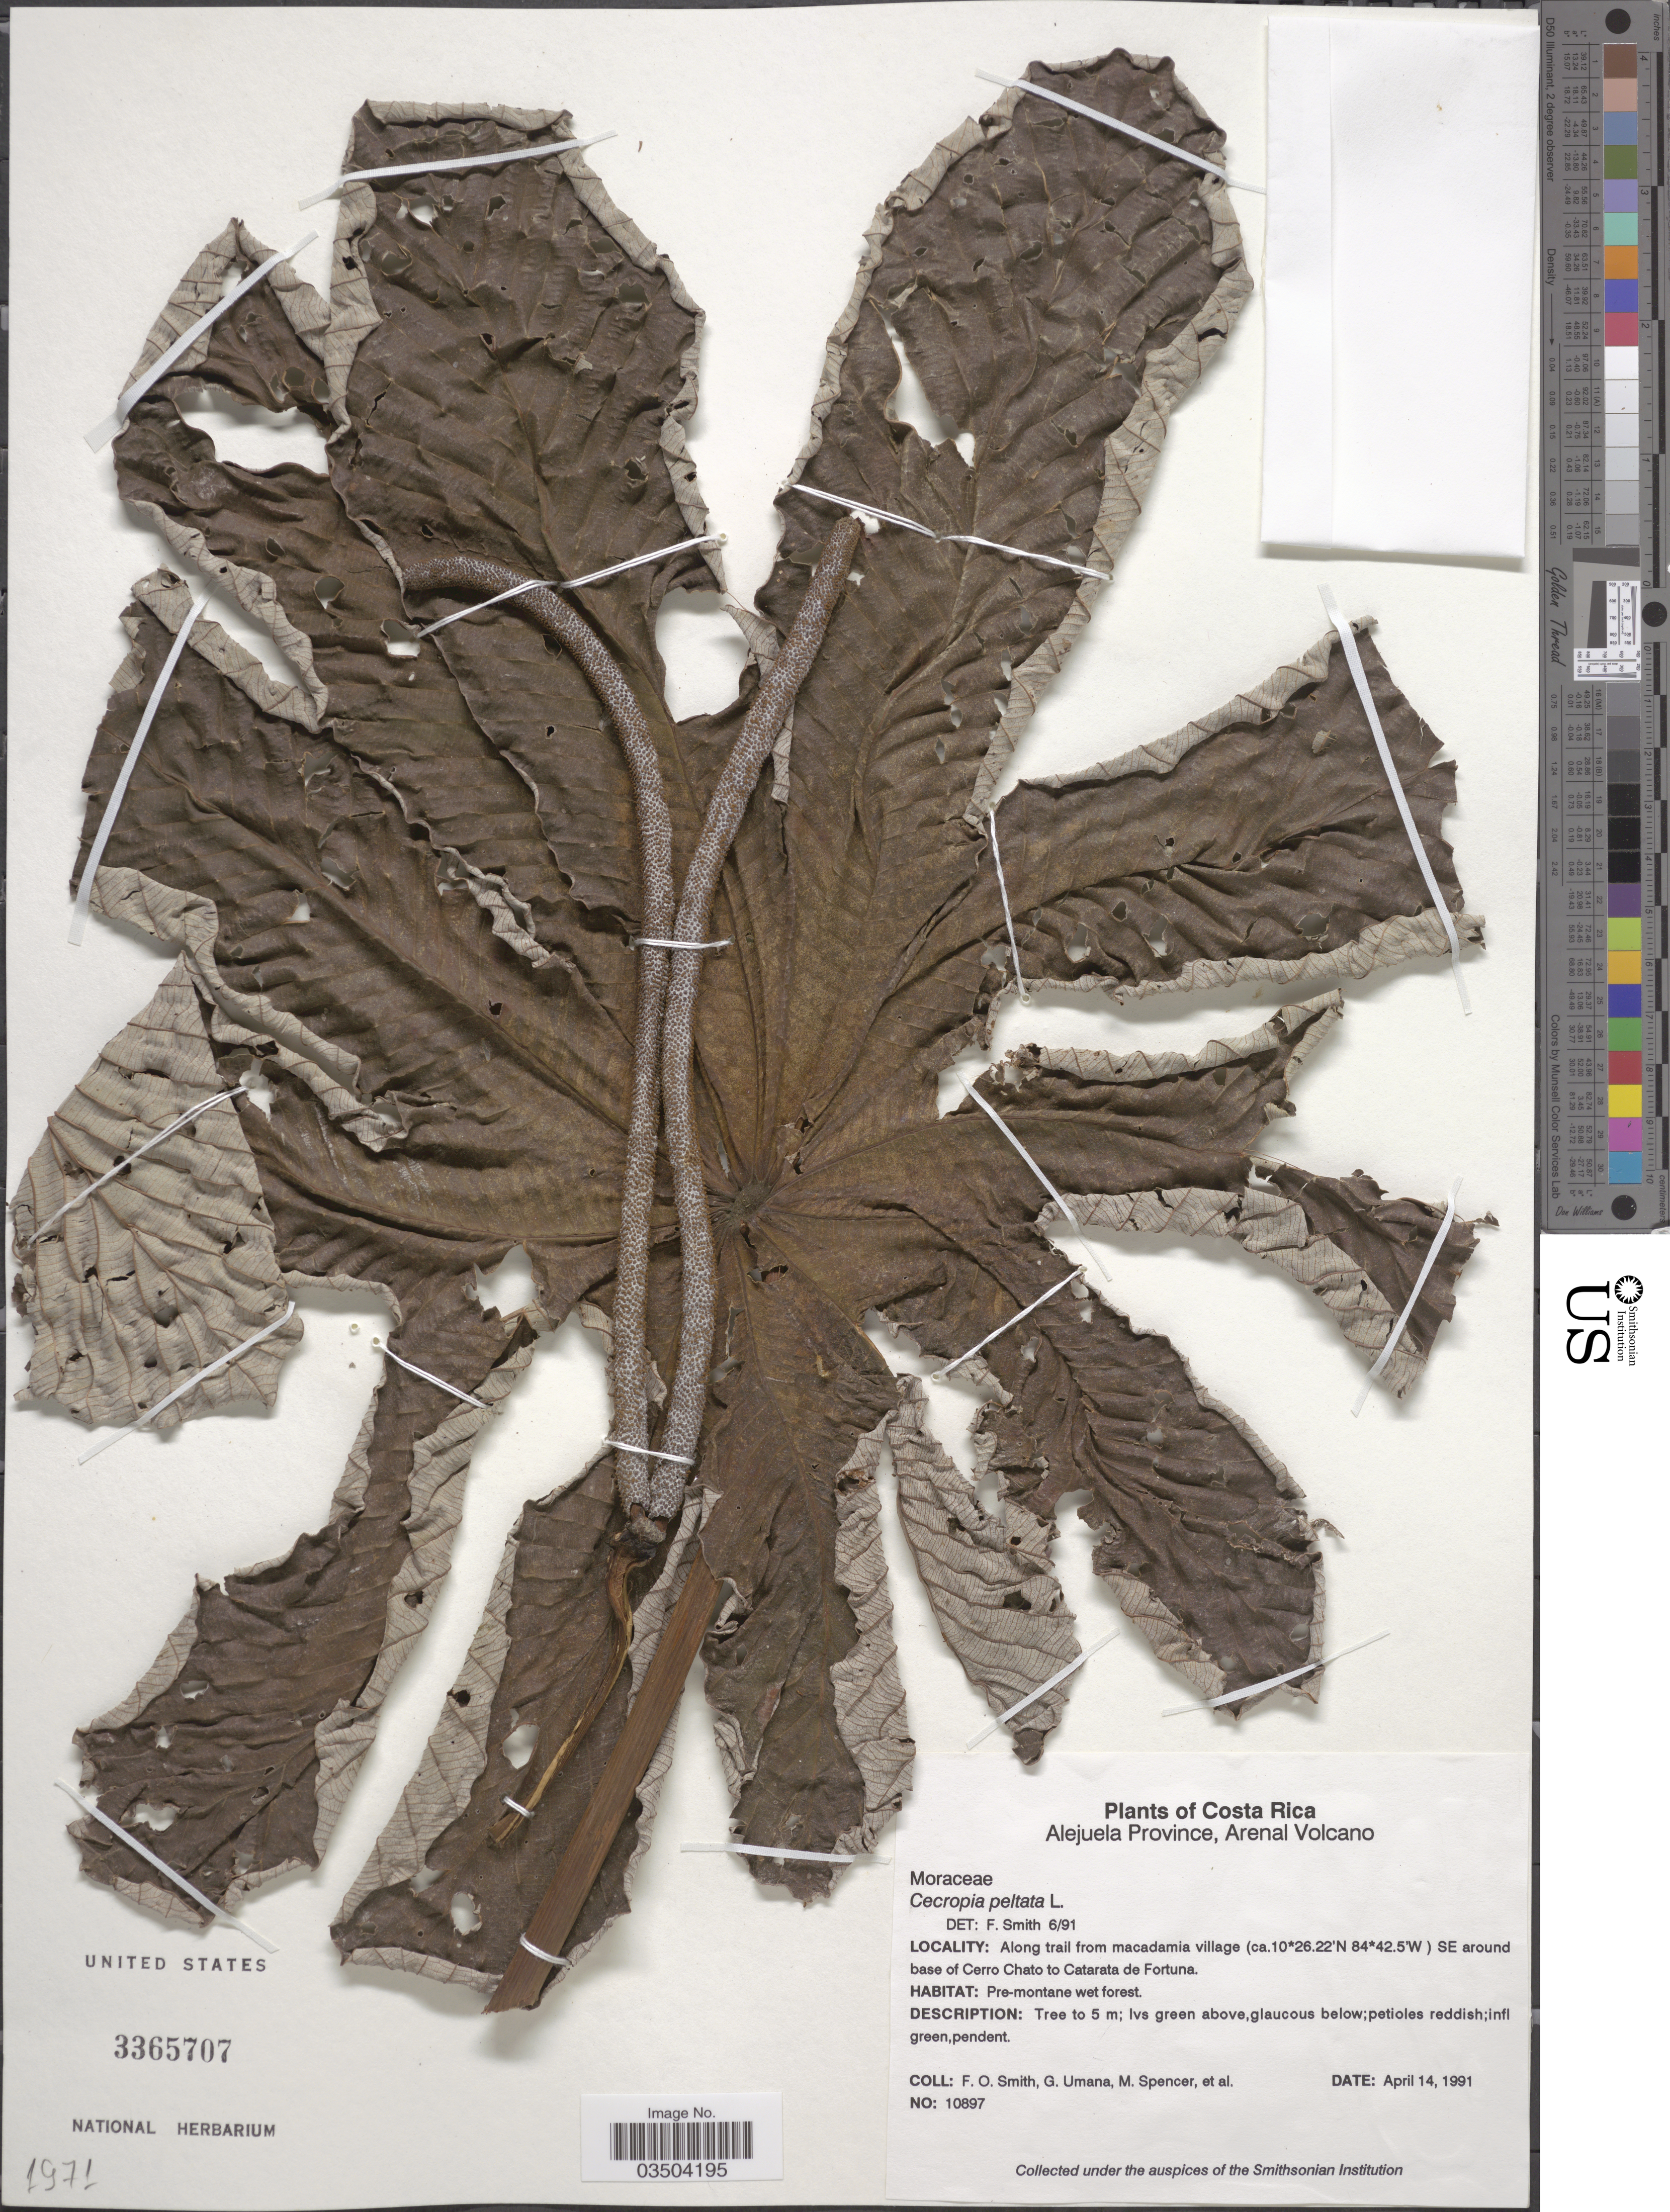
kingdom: Plantae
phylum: Tracheophyta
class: Magnoliopsida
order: Rosales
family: Urticaceae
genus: Cecropia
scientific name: Cecropia peltata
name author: L.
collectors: F. Smith, G. Umana, M. Spencer & et al.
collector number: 10897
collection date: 1991-04-14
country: Costa Rica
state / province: Alajuela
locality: Arenal Volcano. Along trail from macadamia village. SE around base of Cerro Chato to Catarata de Fortuna.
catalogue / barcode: US 3365707